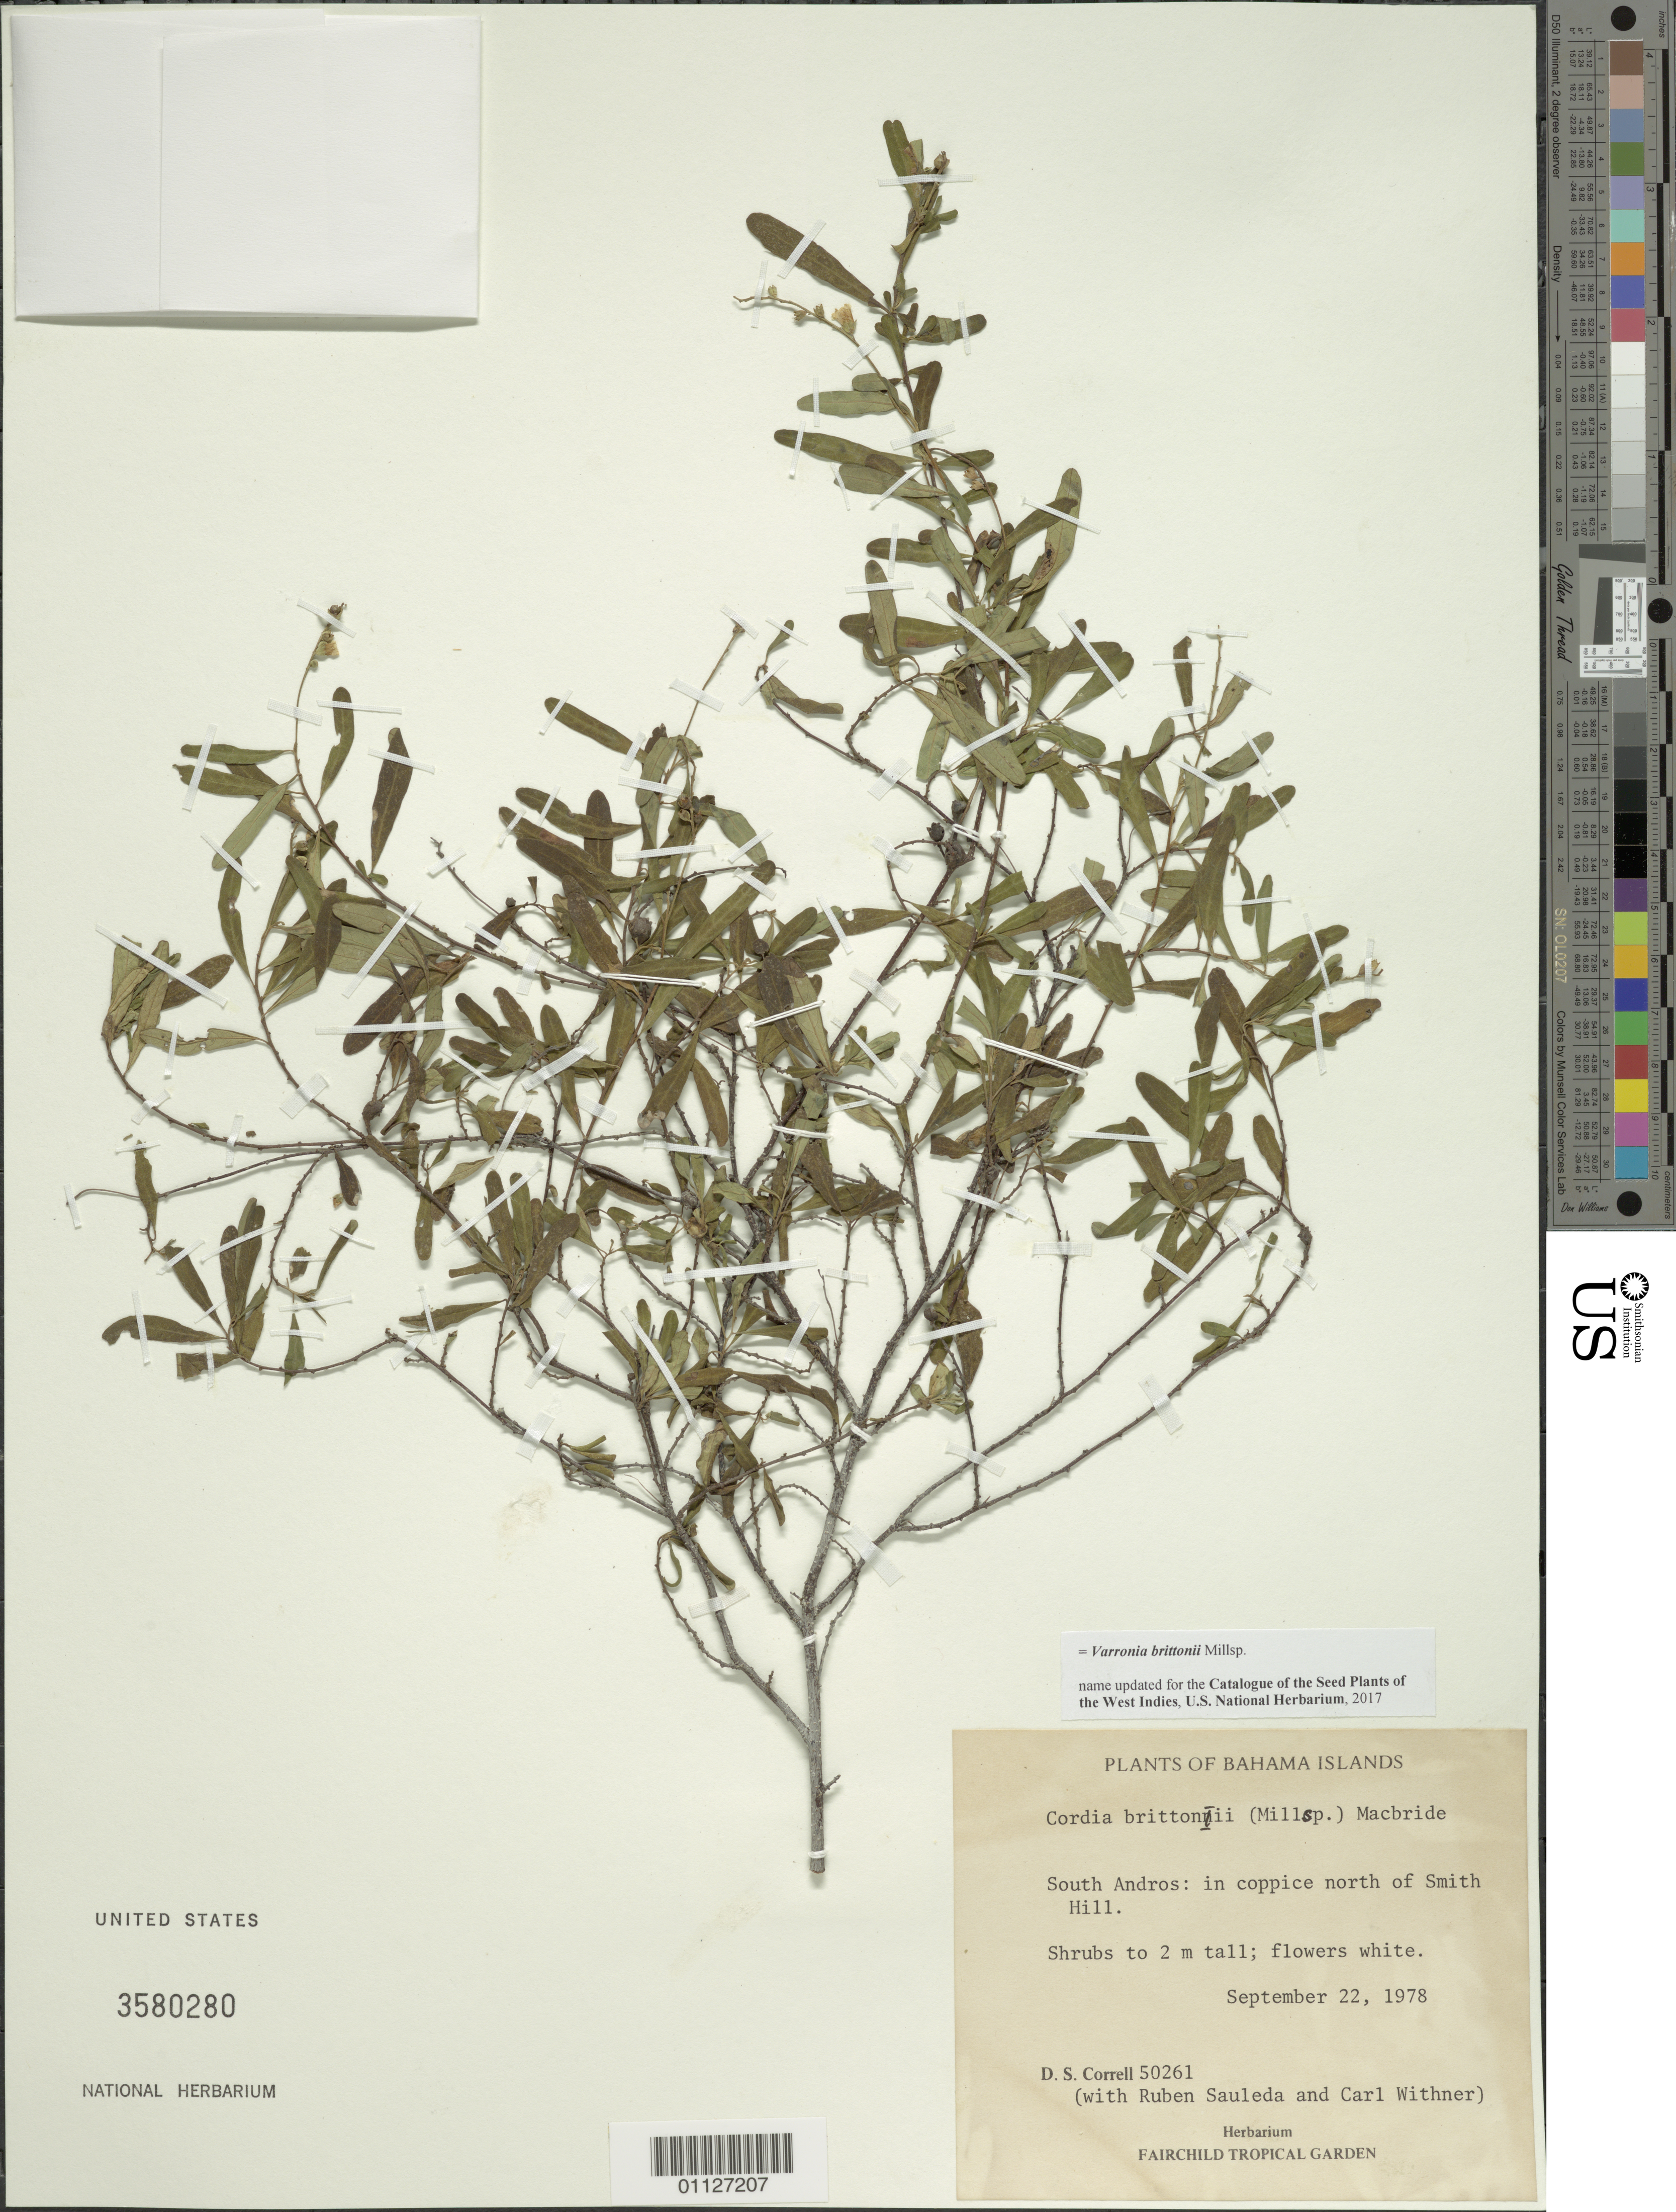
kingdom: Plantae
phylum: Tracheophyta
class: Magnoliopsida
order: Boraginales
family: Cordiaceae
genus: Varronia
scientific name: Varronia brittonii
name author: Millsp.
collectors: D. S. Correll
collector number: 50261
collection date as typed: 22 Sep 1978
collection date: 1978-09-22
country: Bahamas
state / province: South Andros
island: Andros I.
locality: In coppice N of Smith Hill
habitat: In coppice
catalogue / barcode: US 3580280